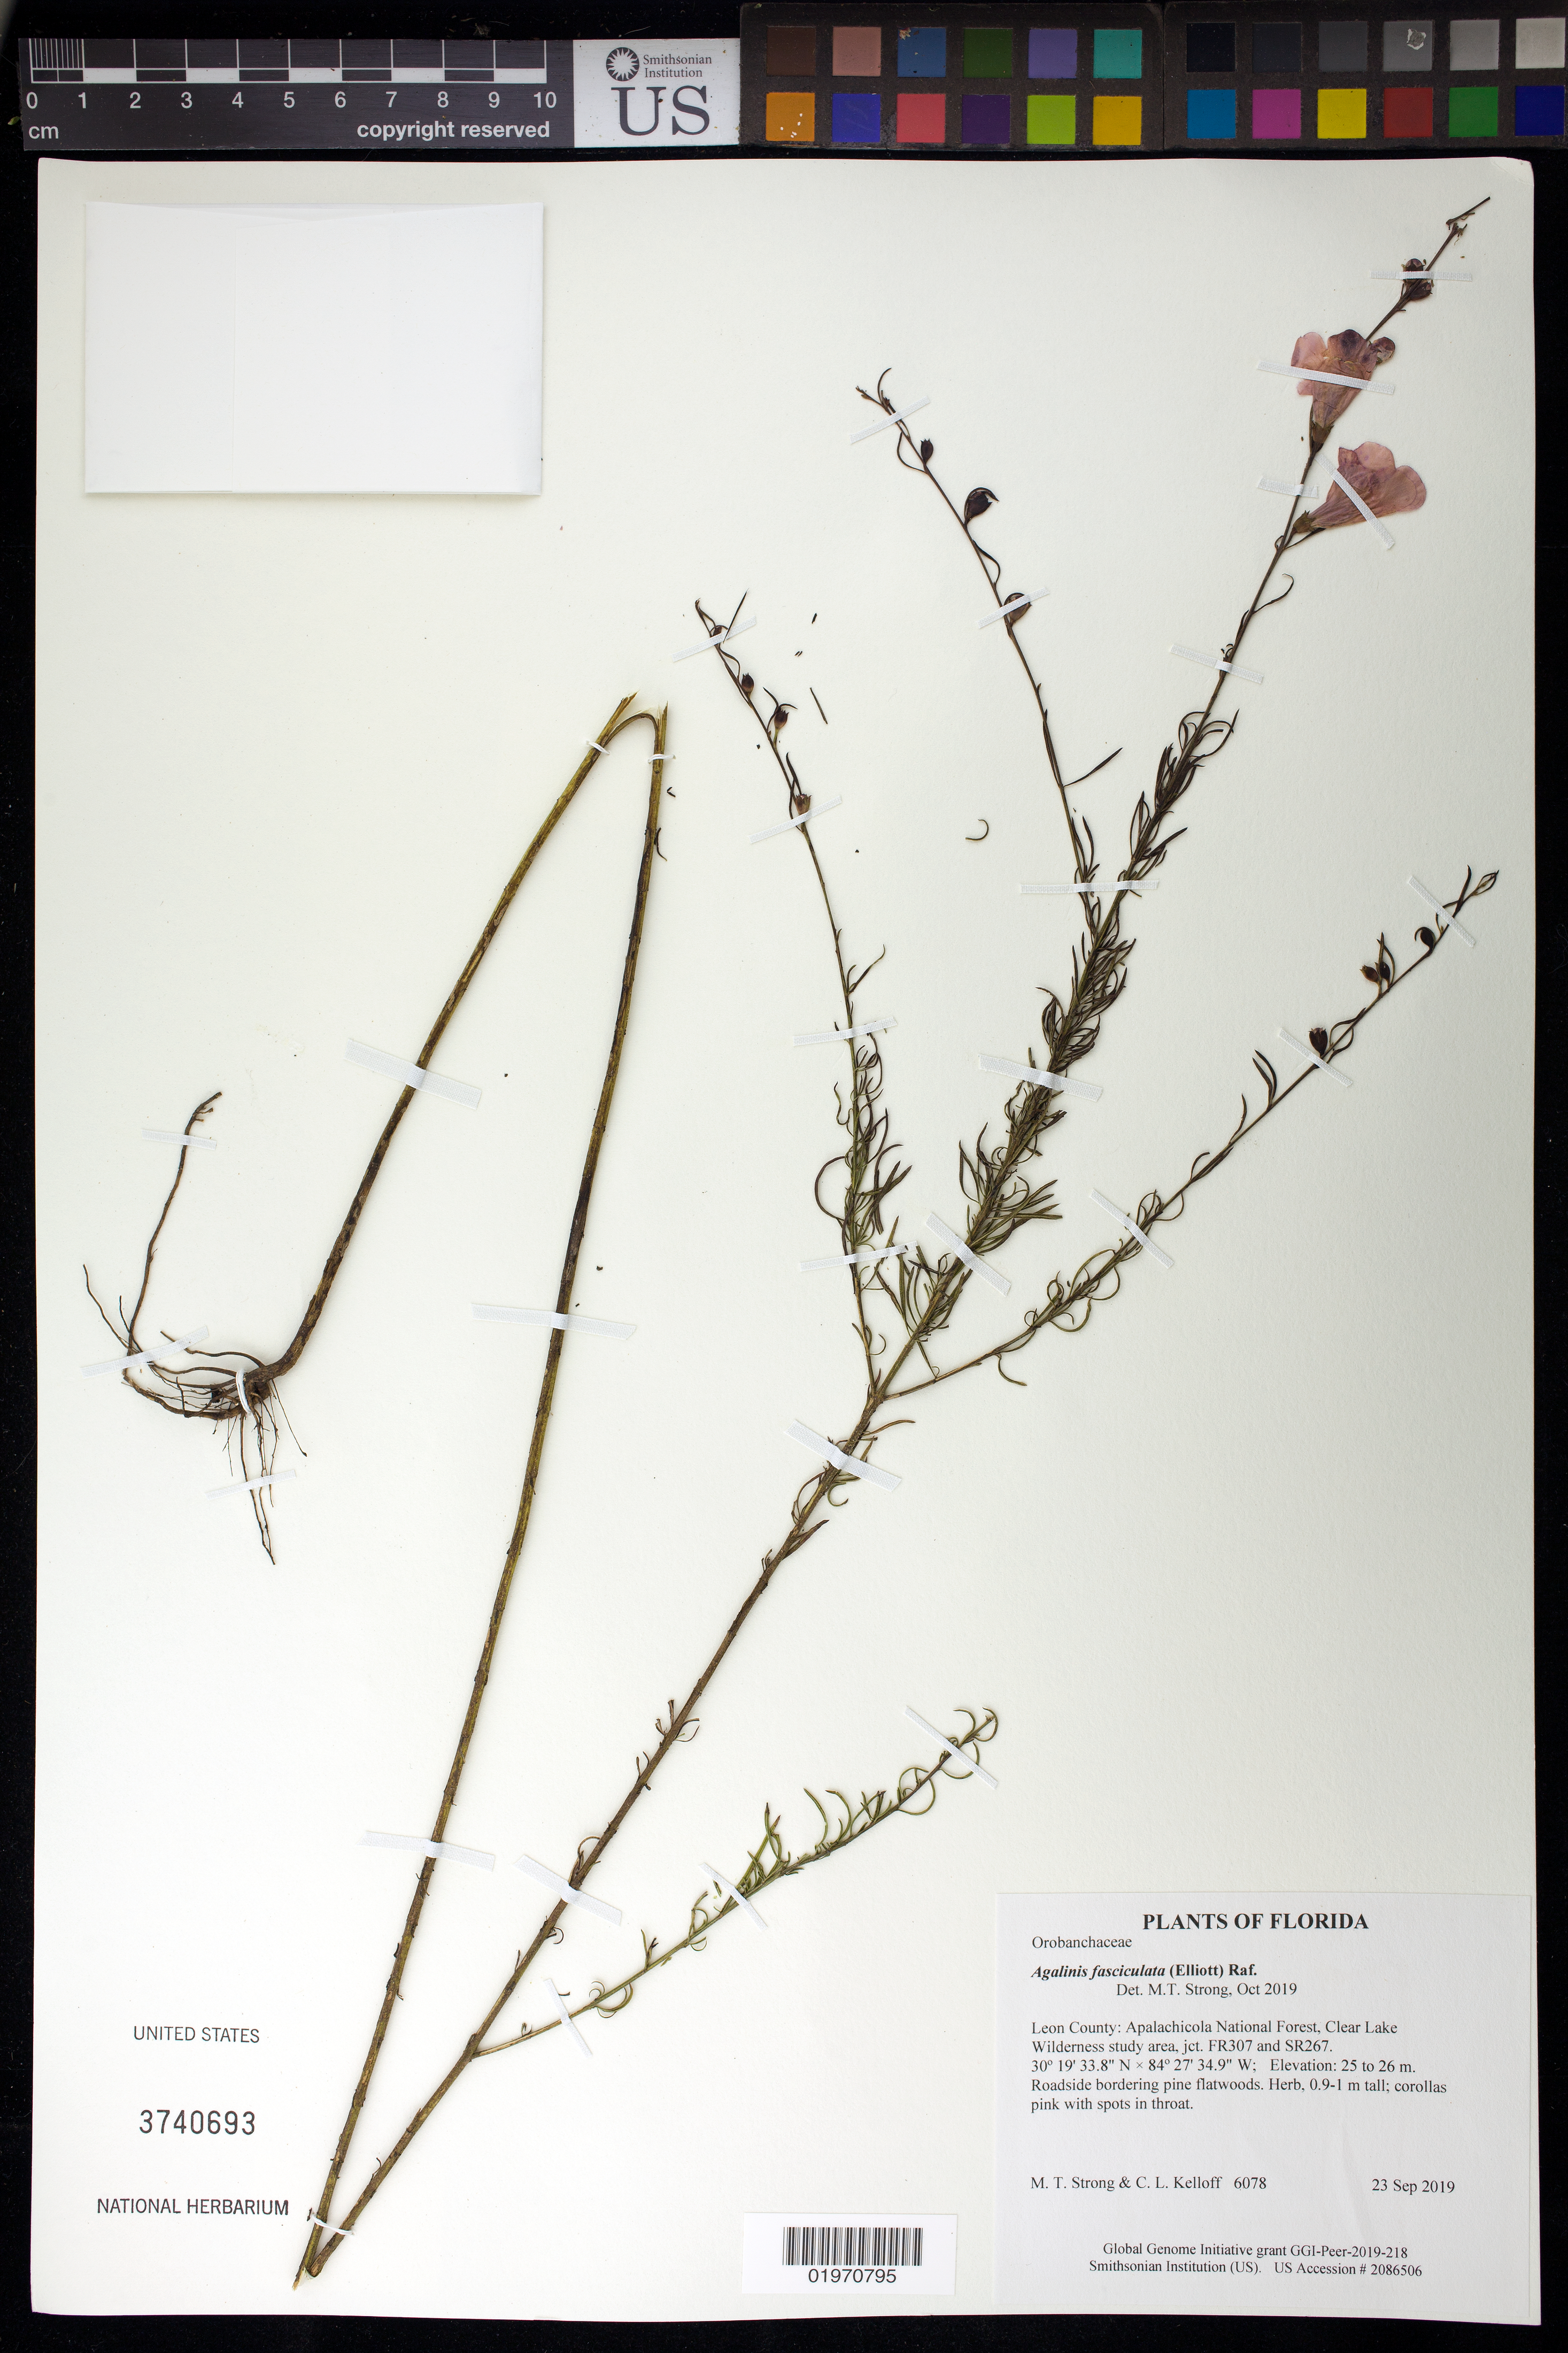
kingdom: Plantae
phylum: Tracheophyta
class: Magnoliopsida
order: Lamiales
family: Orobanchaceae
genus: Agalinis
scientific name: Agalinis fasciculata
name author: (Elliott) Raf.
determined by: Strong, Mark T., (BOT), Smithsonian Institution - National Museum of Natural History (UNITED STATES)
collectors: M. T. Strong & C. L. Kelloff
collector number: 6078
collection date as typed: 23 Sep 2019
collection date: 2019-09-23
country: United States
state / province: Florida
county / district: Leon County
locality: Apalachicola National Forest, Clear Lake Wilderness study area, jct. FR307 and SR267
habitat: Roadside bordering pine flatwoods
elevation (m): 25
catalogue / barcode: US 3740693